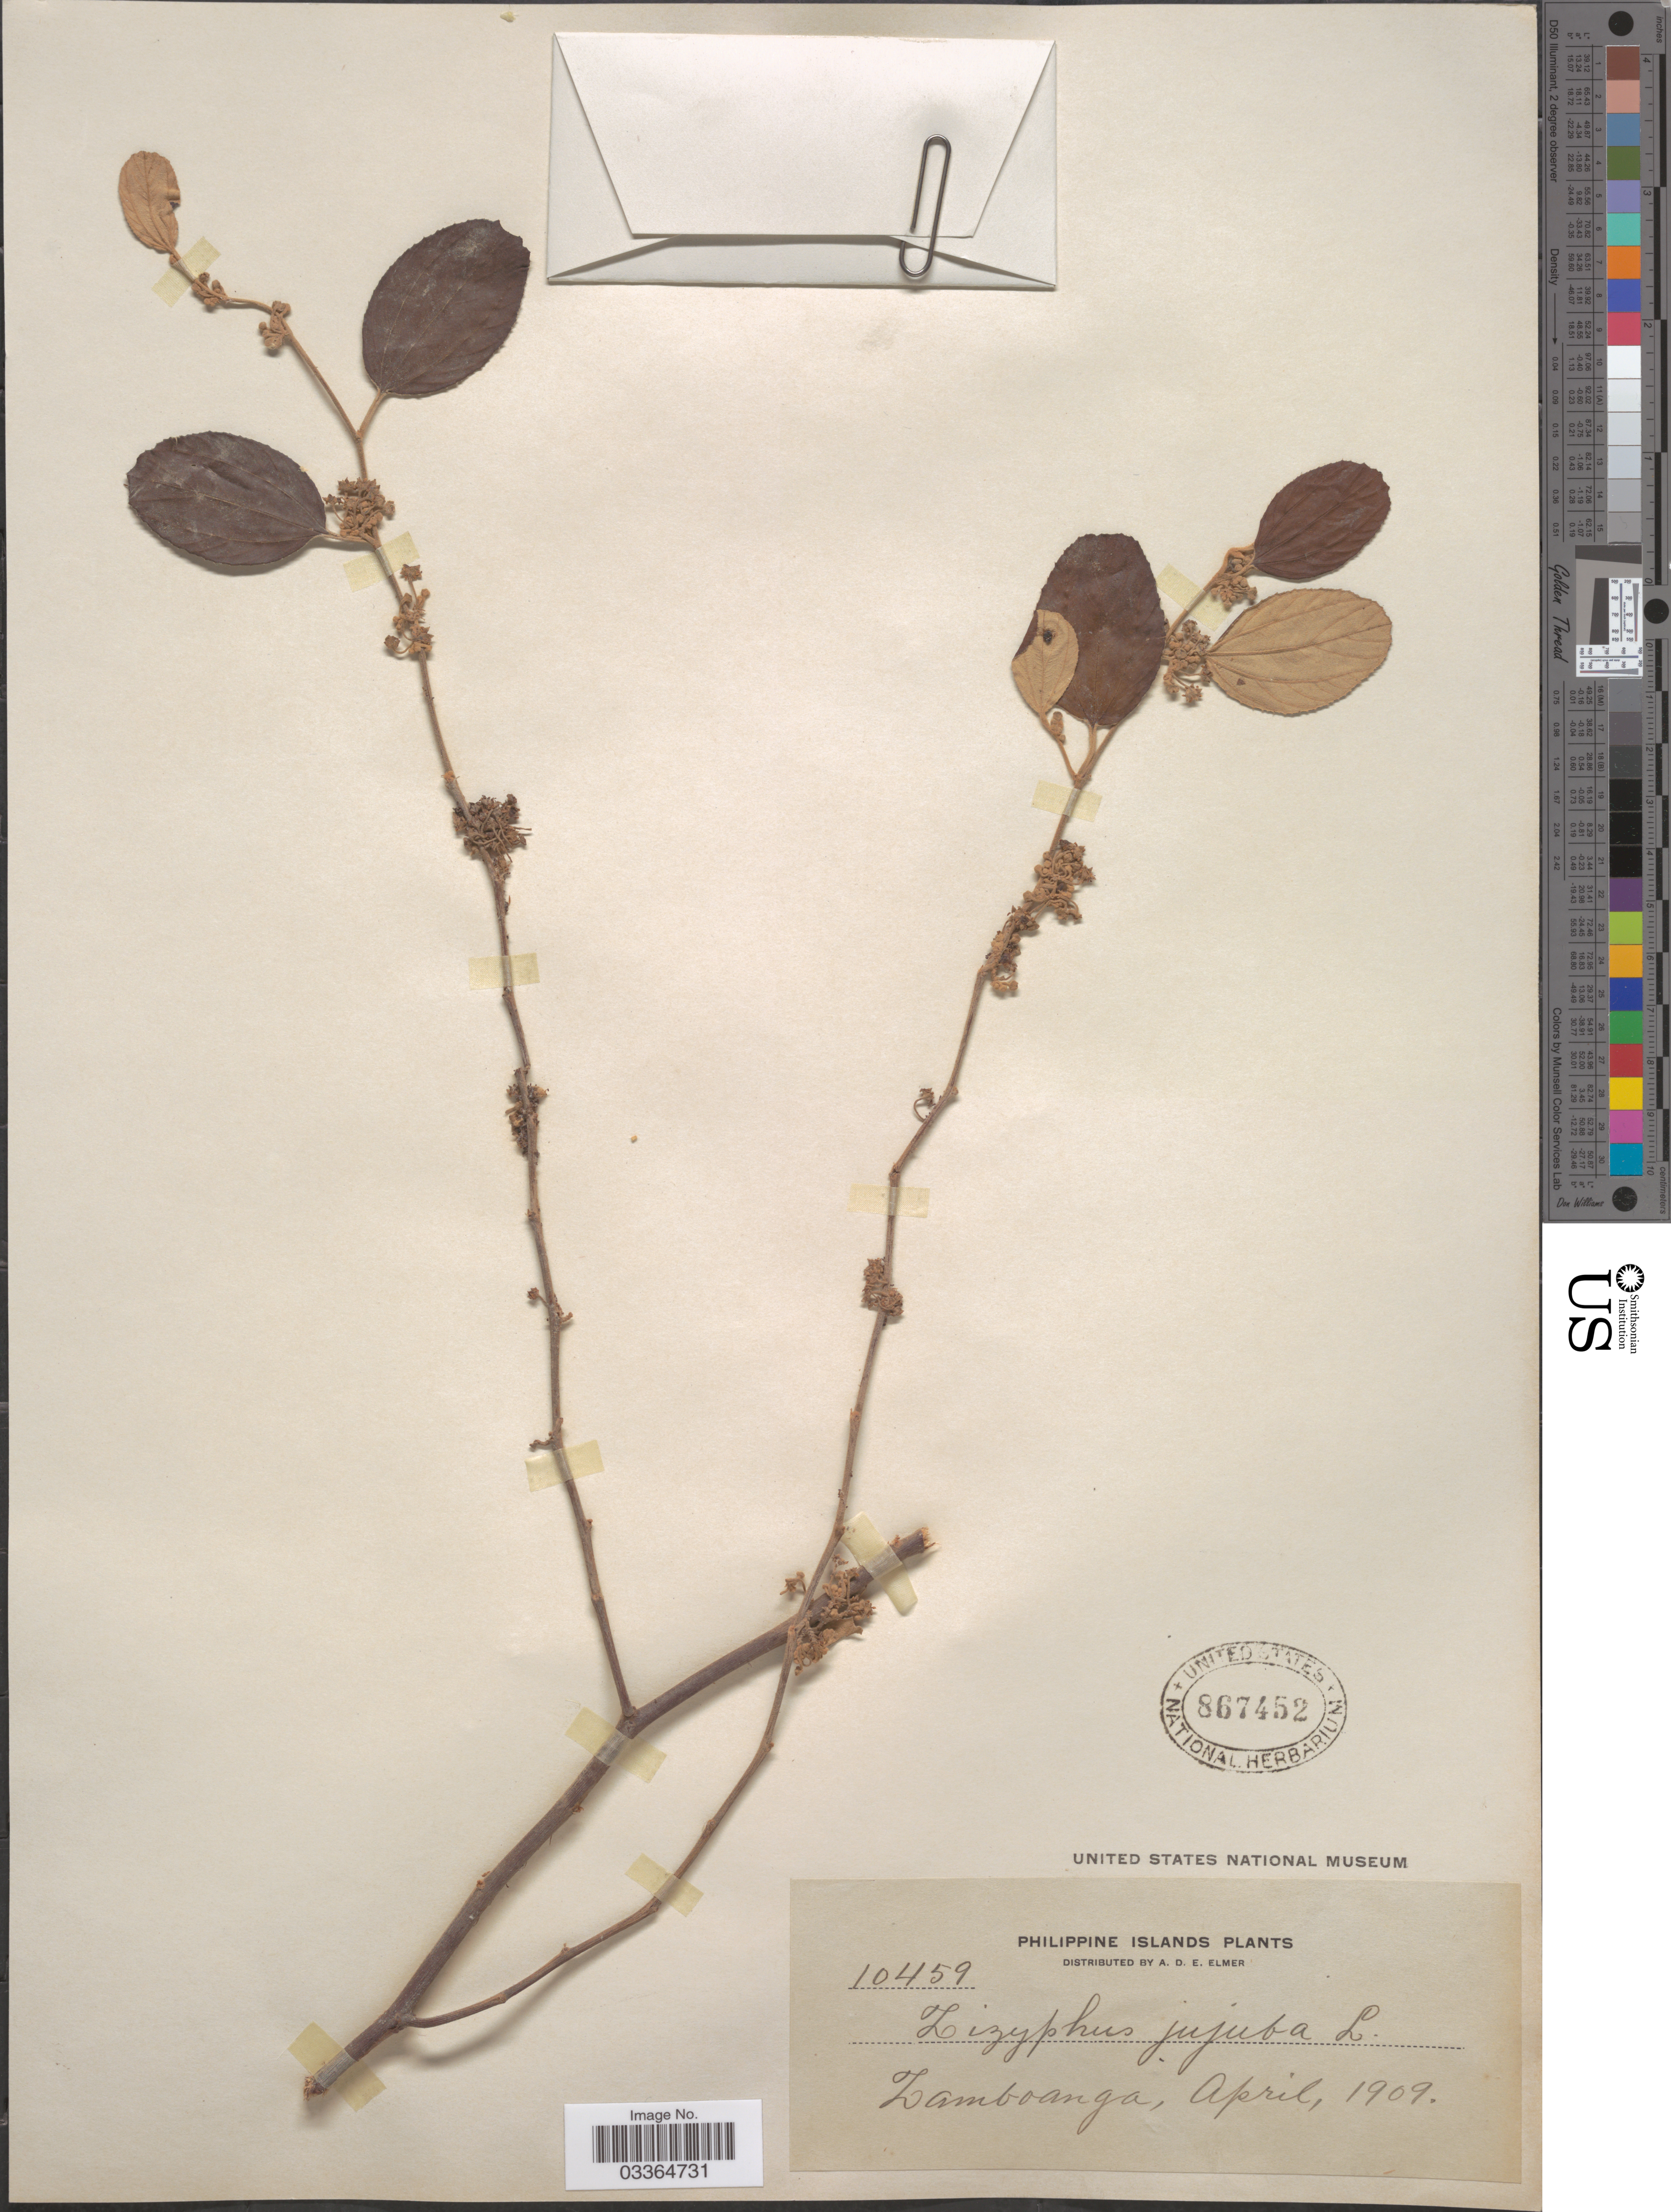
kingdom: Plantae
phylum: Tracheophyta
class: Magnoliopsida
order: Rosales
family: Rhamnaceae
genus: Ziziphus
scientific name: Ziziphus jujuba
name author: Mill.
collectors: A. D. E. Elmer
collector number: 10459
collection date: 1909-04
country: Philippines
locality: Philippine Islands. Zamboanga.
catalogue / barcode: US 867452